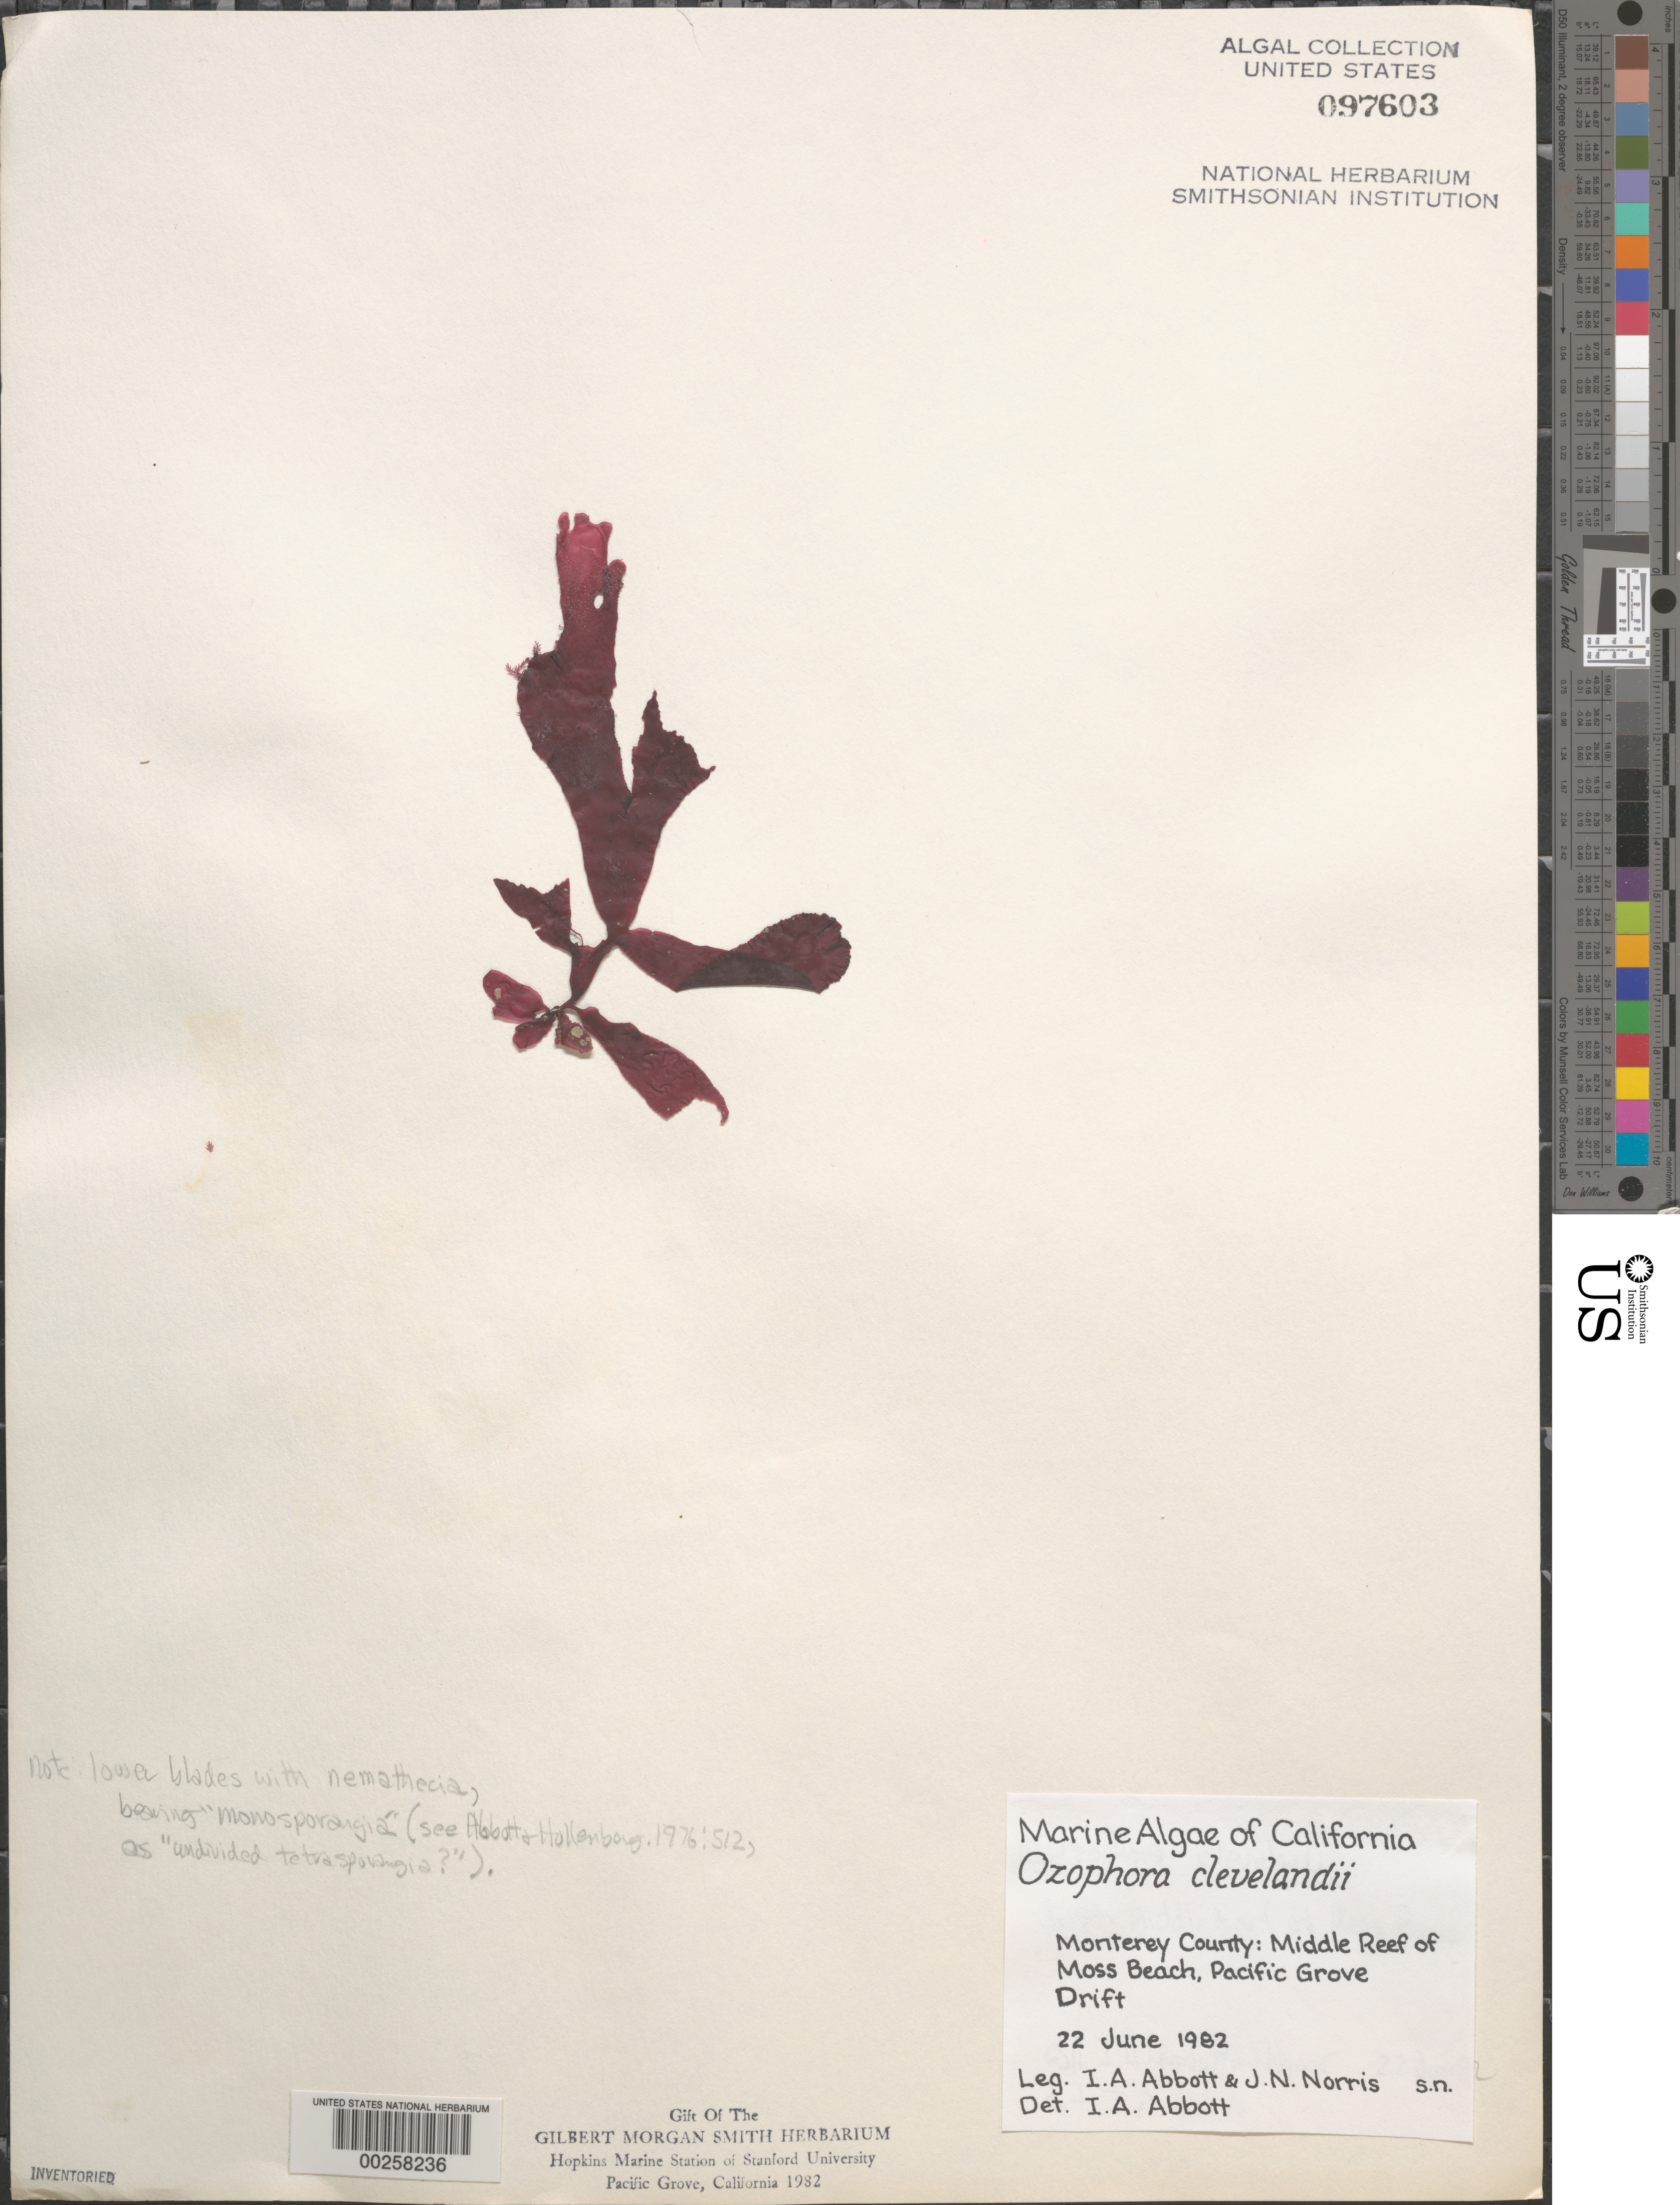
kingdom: Plantae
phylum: Rhodophyta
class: Florideophyceae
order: Gigartinales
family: Phyllophoraceae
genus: Ozophora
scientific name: Ozophora clevelandii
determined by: Abbott, Isabella A.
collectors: I. A. Abbott & J. N. Norris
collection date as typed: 22 Jun 1982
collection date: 1982-06-22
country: United States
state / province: California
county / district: Monterey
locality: Middle Reef of Moss Beach, Pacific Grove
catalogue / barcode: US 97603